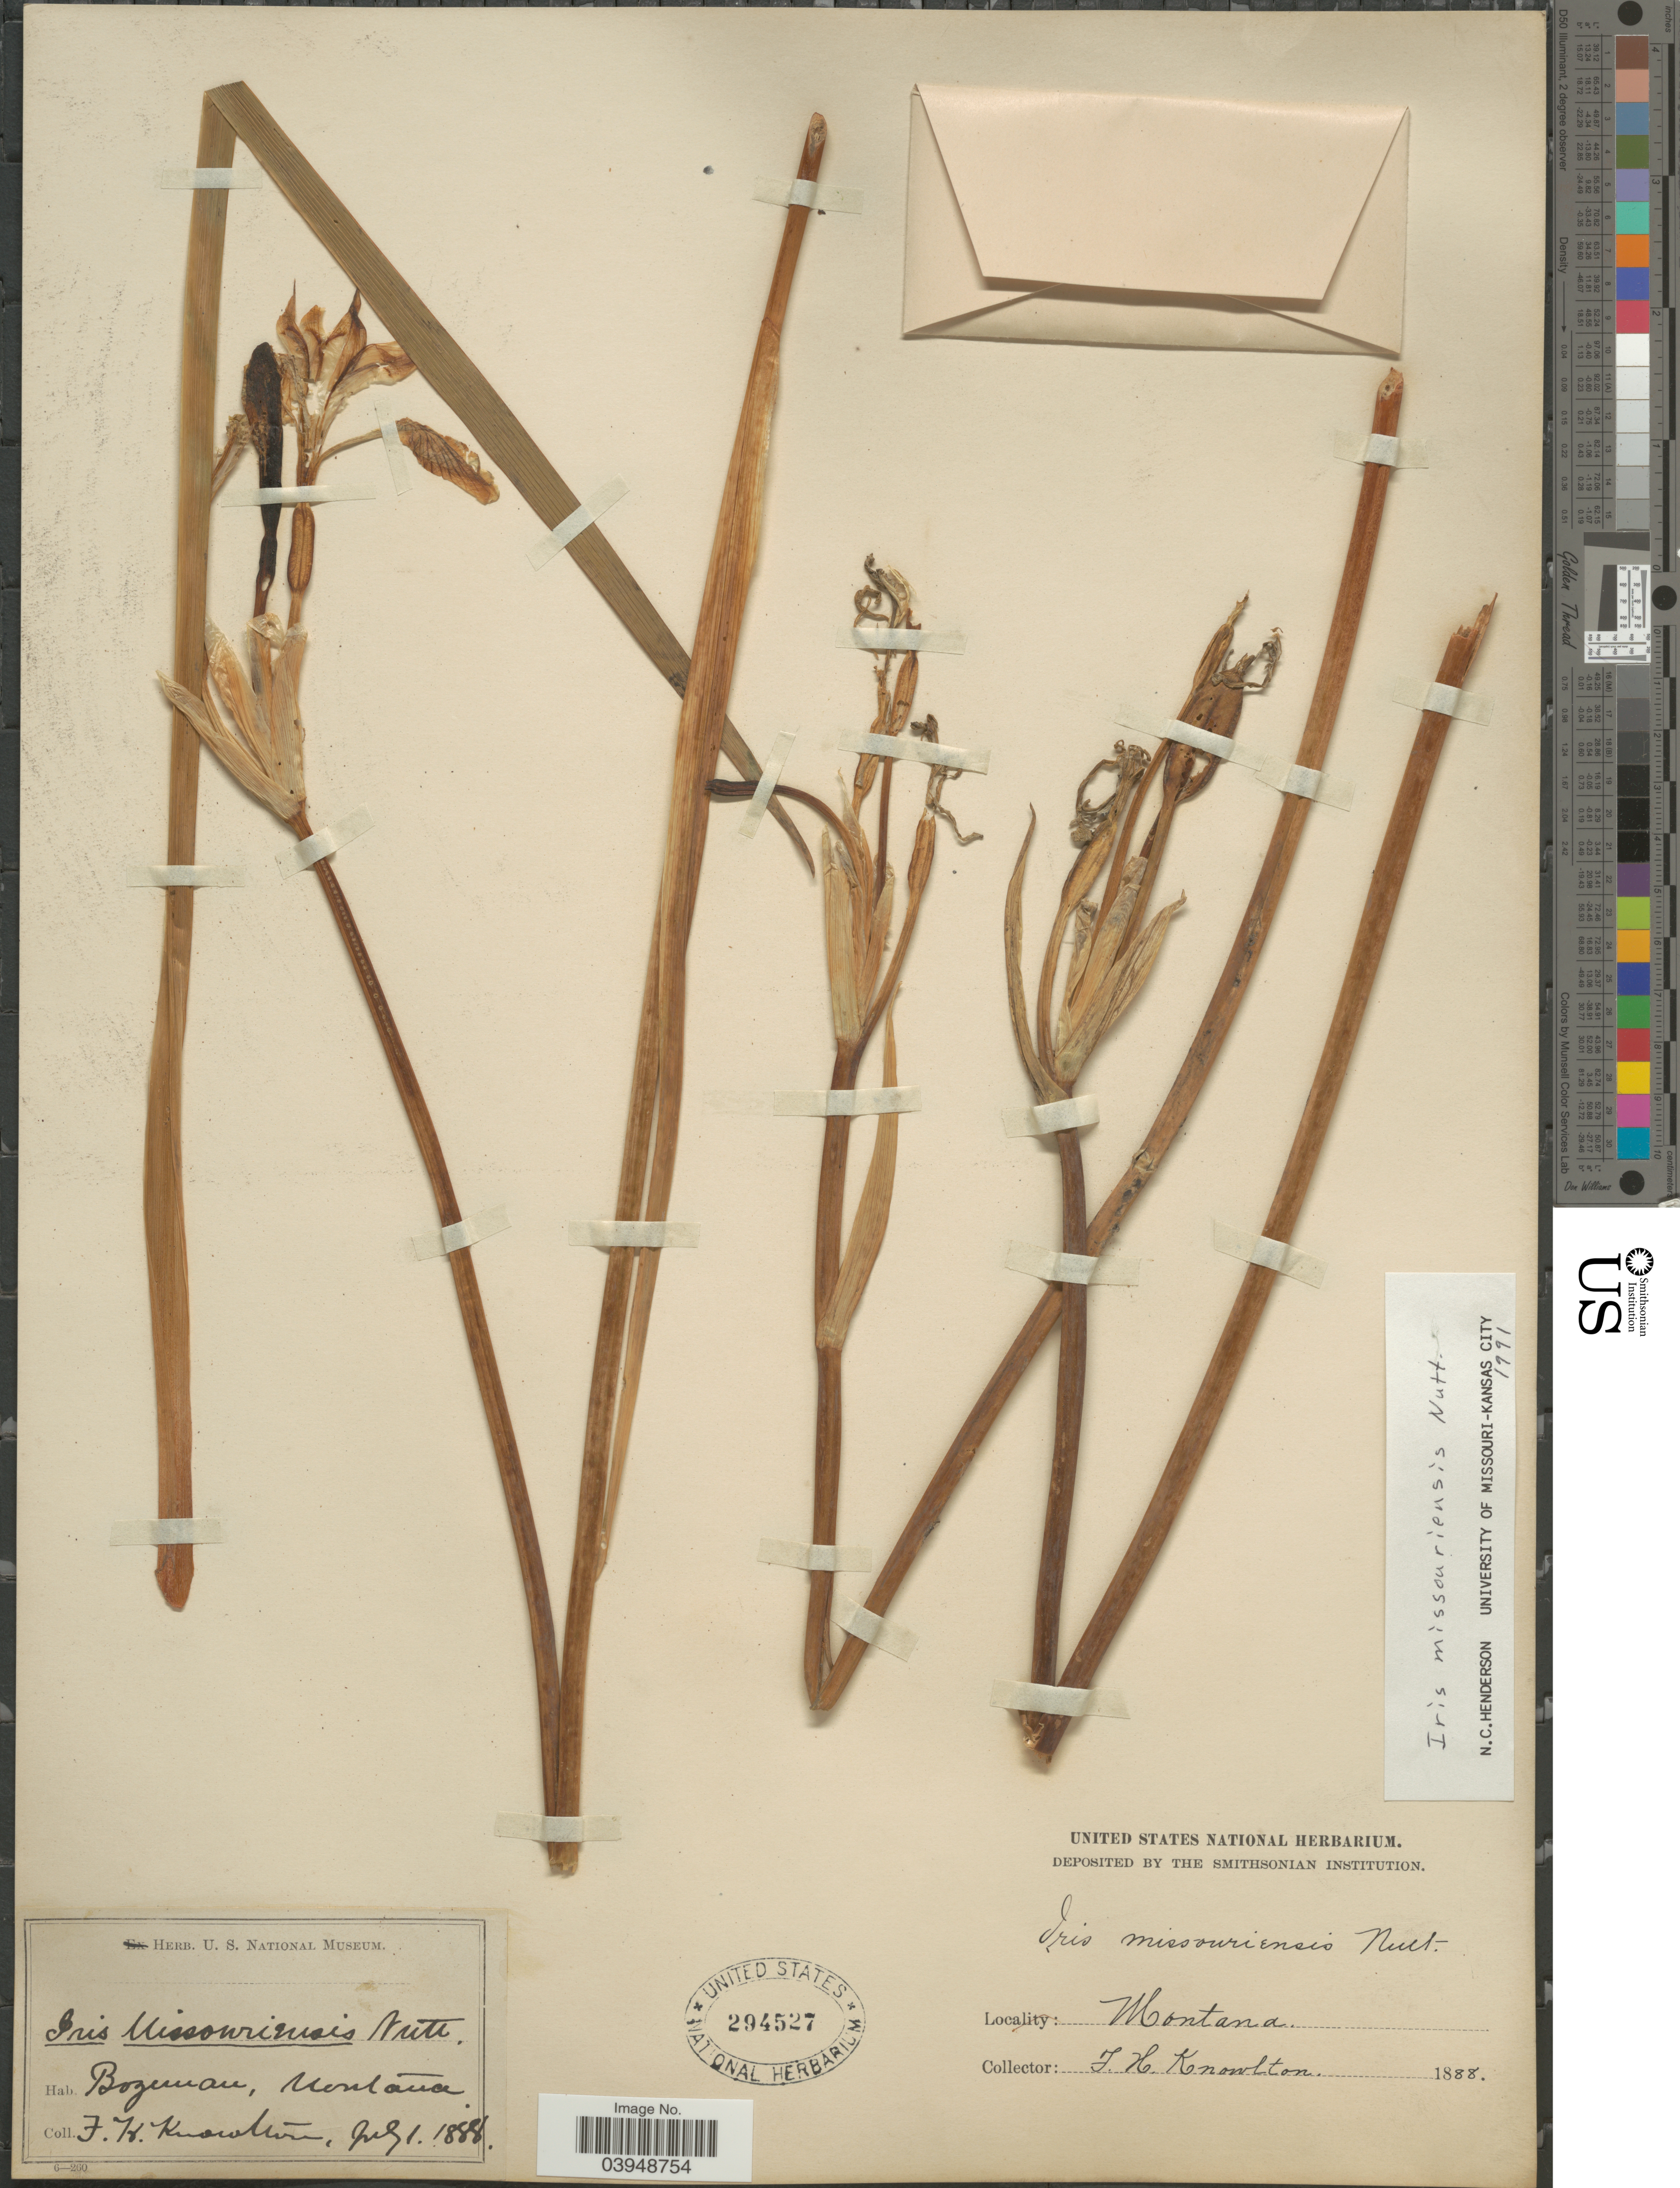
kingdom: Plantae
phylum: Tracheophyta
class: Liliopsida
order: Asparagales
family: Iridaceae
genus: Iris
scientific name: Iris missouriensis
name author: Nutt.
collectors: F. H. Knowlton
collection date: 1888-07-01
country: United States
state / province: Montana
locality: Bozeman.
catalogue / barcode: US 294527